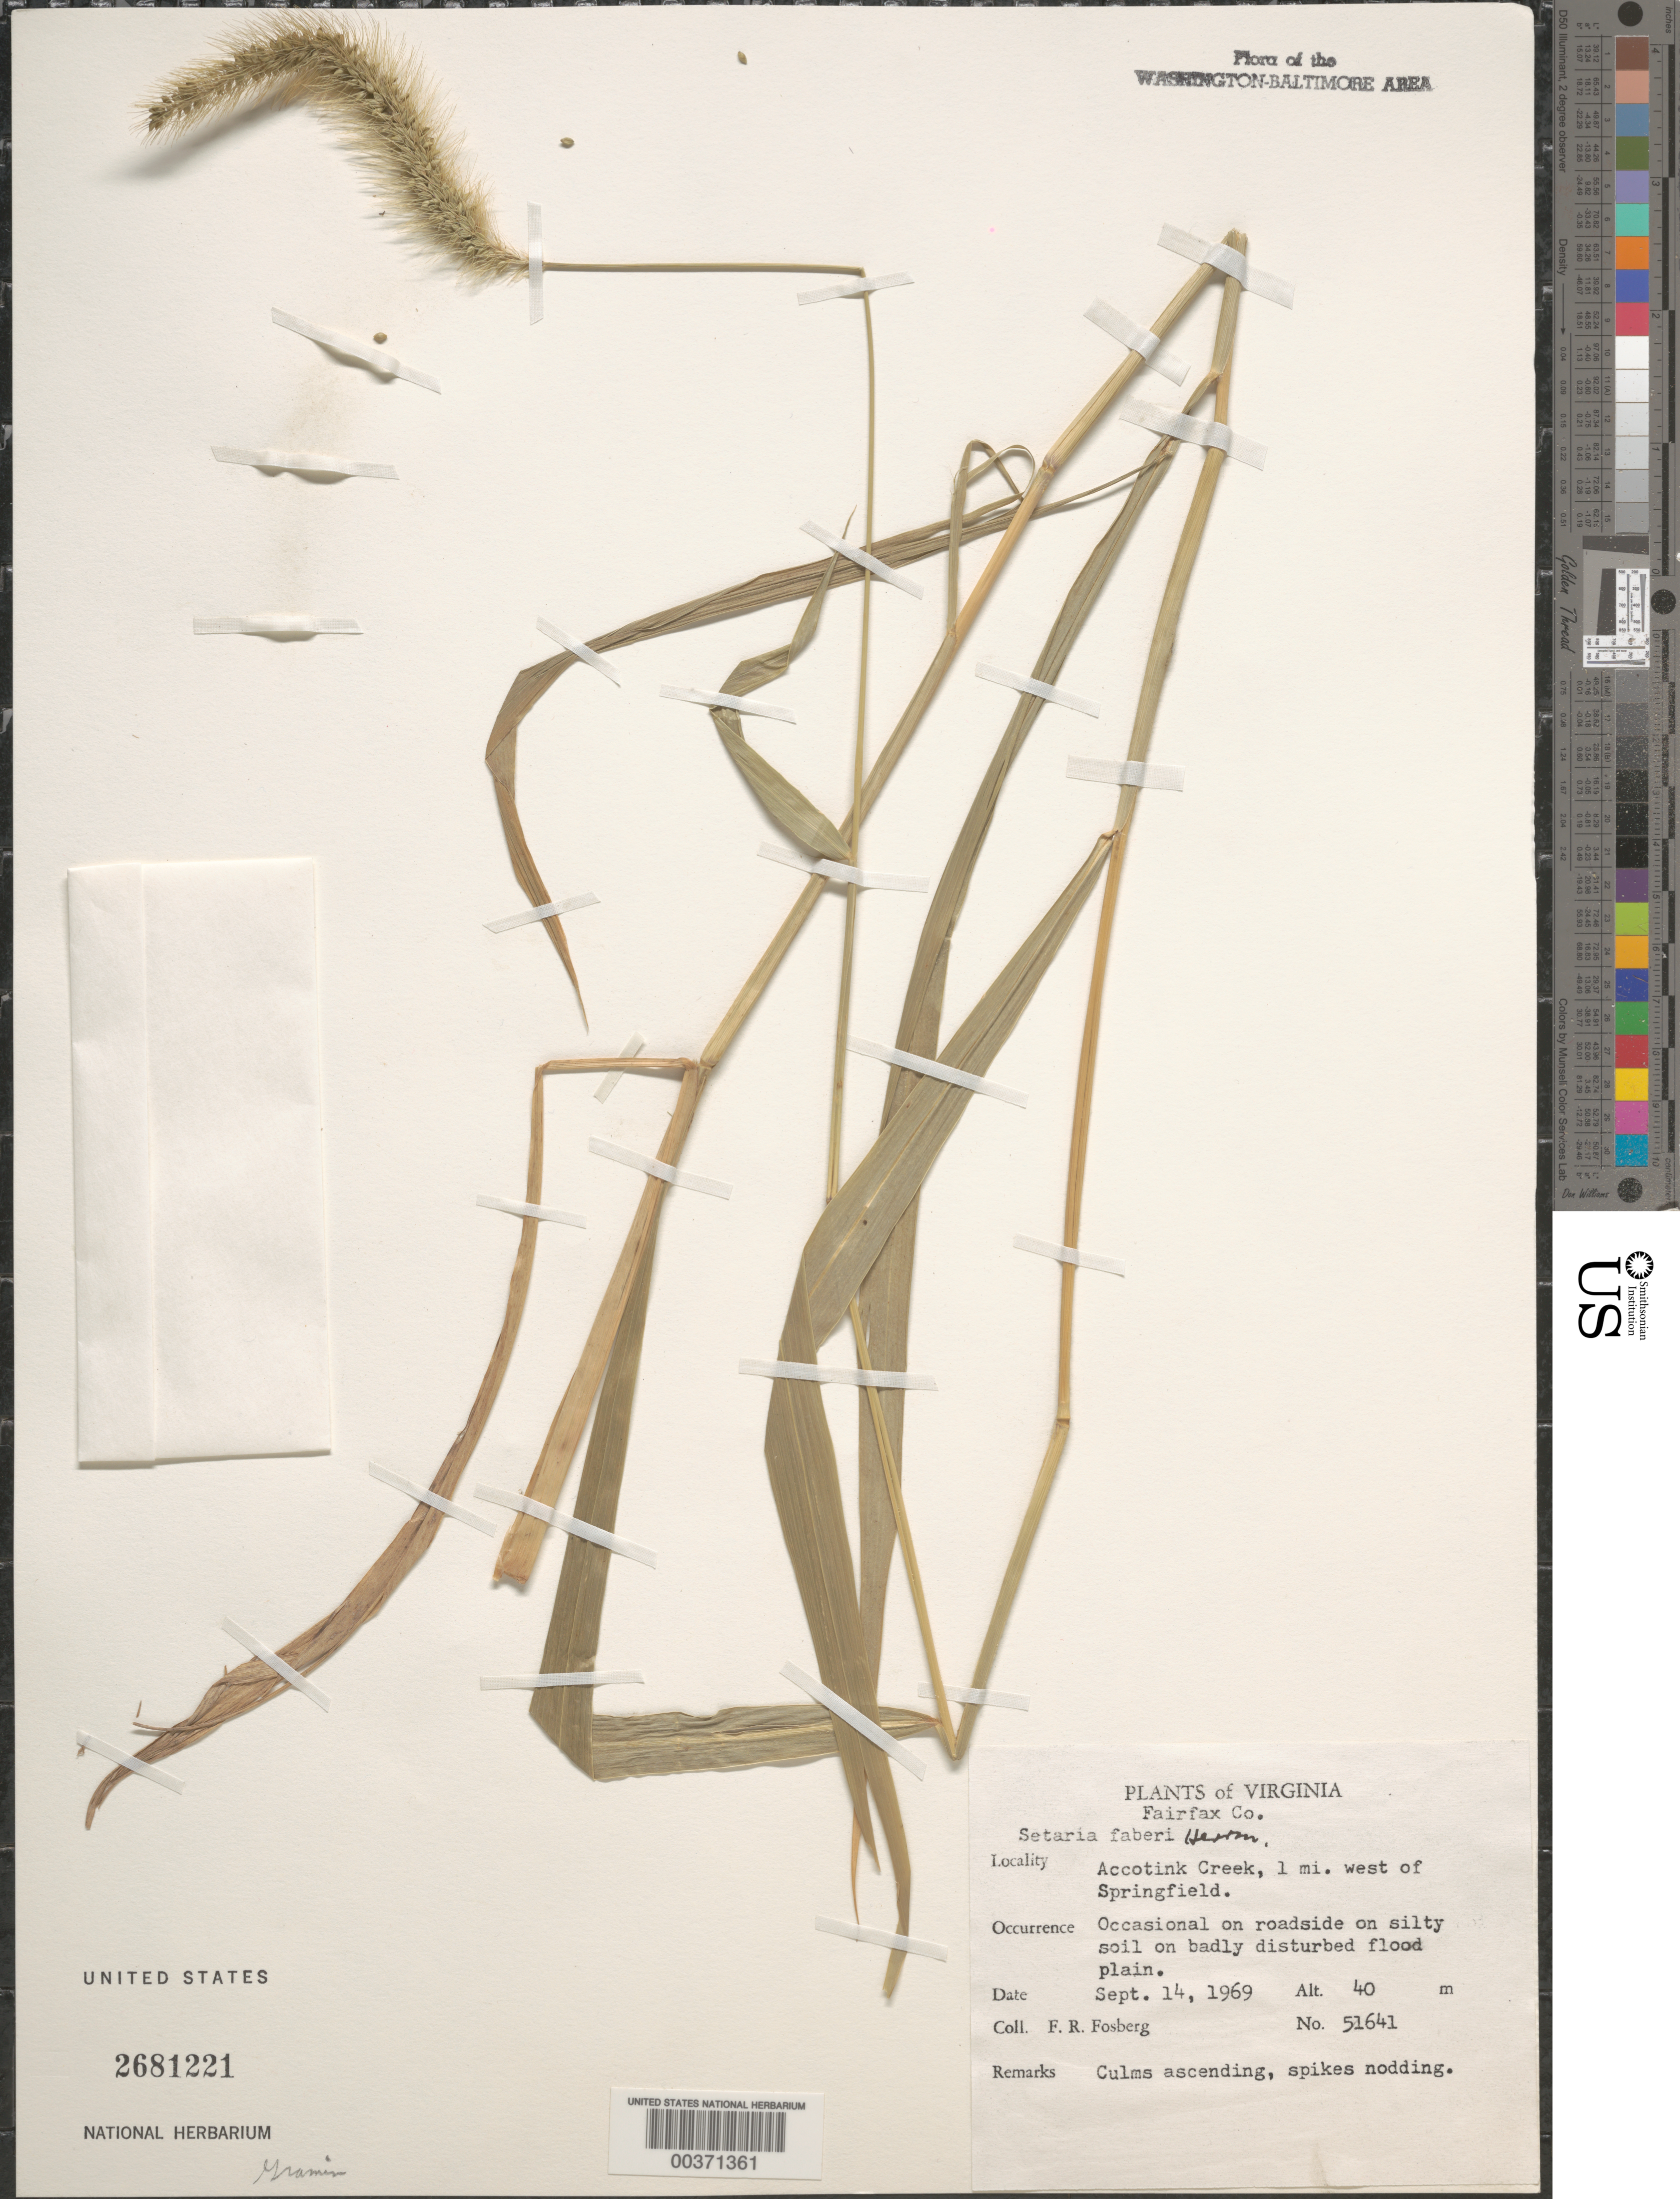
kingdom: Plantae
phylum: Tracheophyta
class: Liliopsida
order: Poales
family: Poaceae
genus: Setaria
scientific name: Setaria faberi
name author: R.A.W. Herrm.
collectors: F. R. Fosberg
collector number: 51641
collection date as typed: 14 Sep 1969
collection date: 1969-09-14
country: United States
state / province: Virginia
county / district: Fairfax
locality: Accotink Creek, west of Springfield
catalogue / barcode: US 2681221